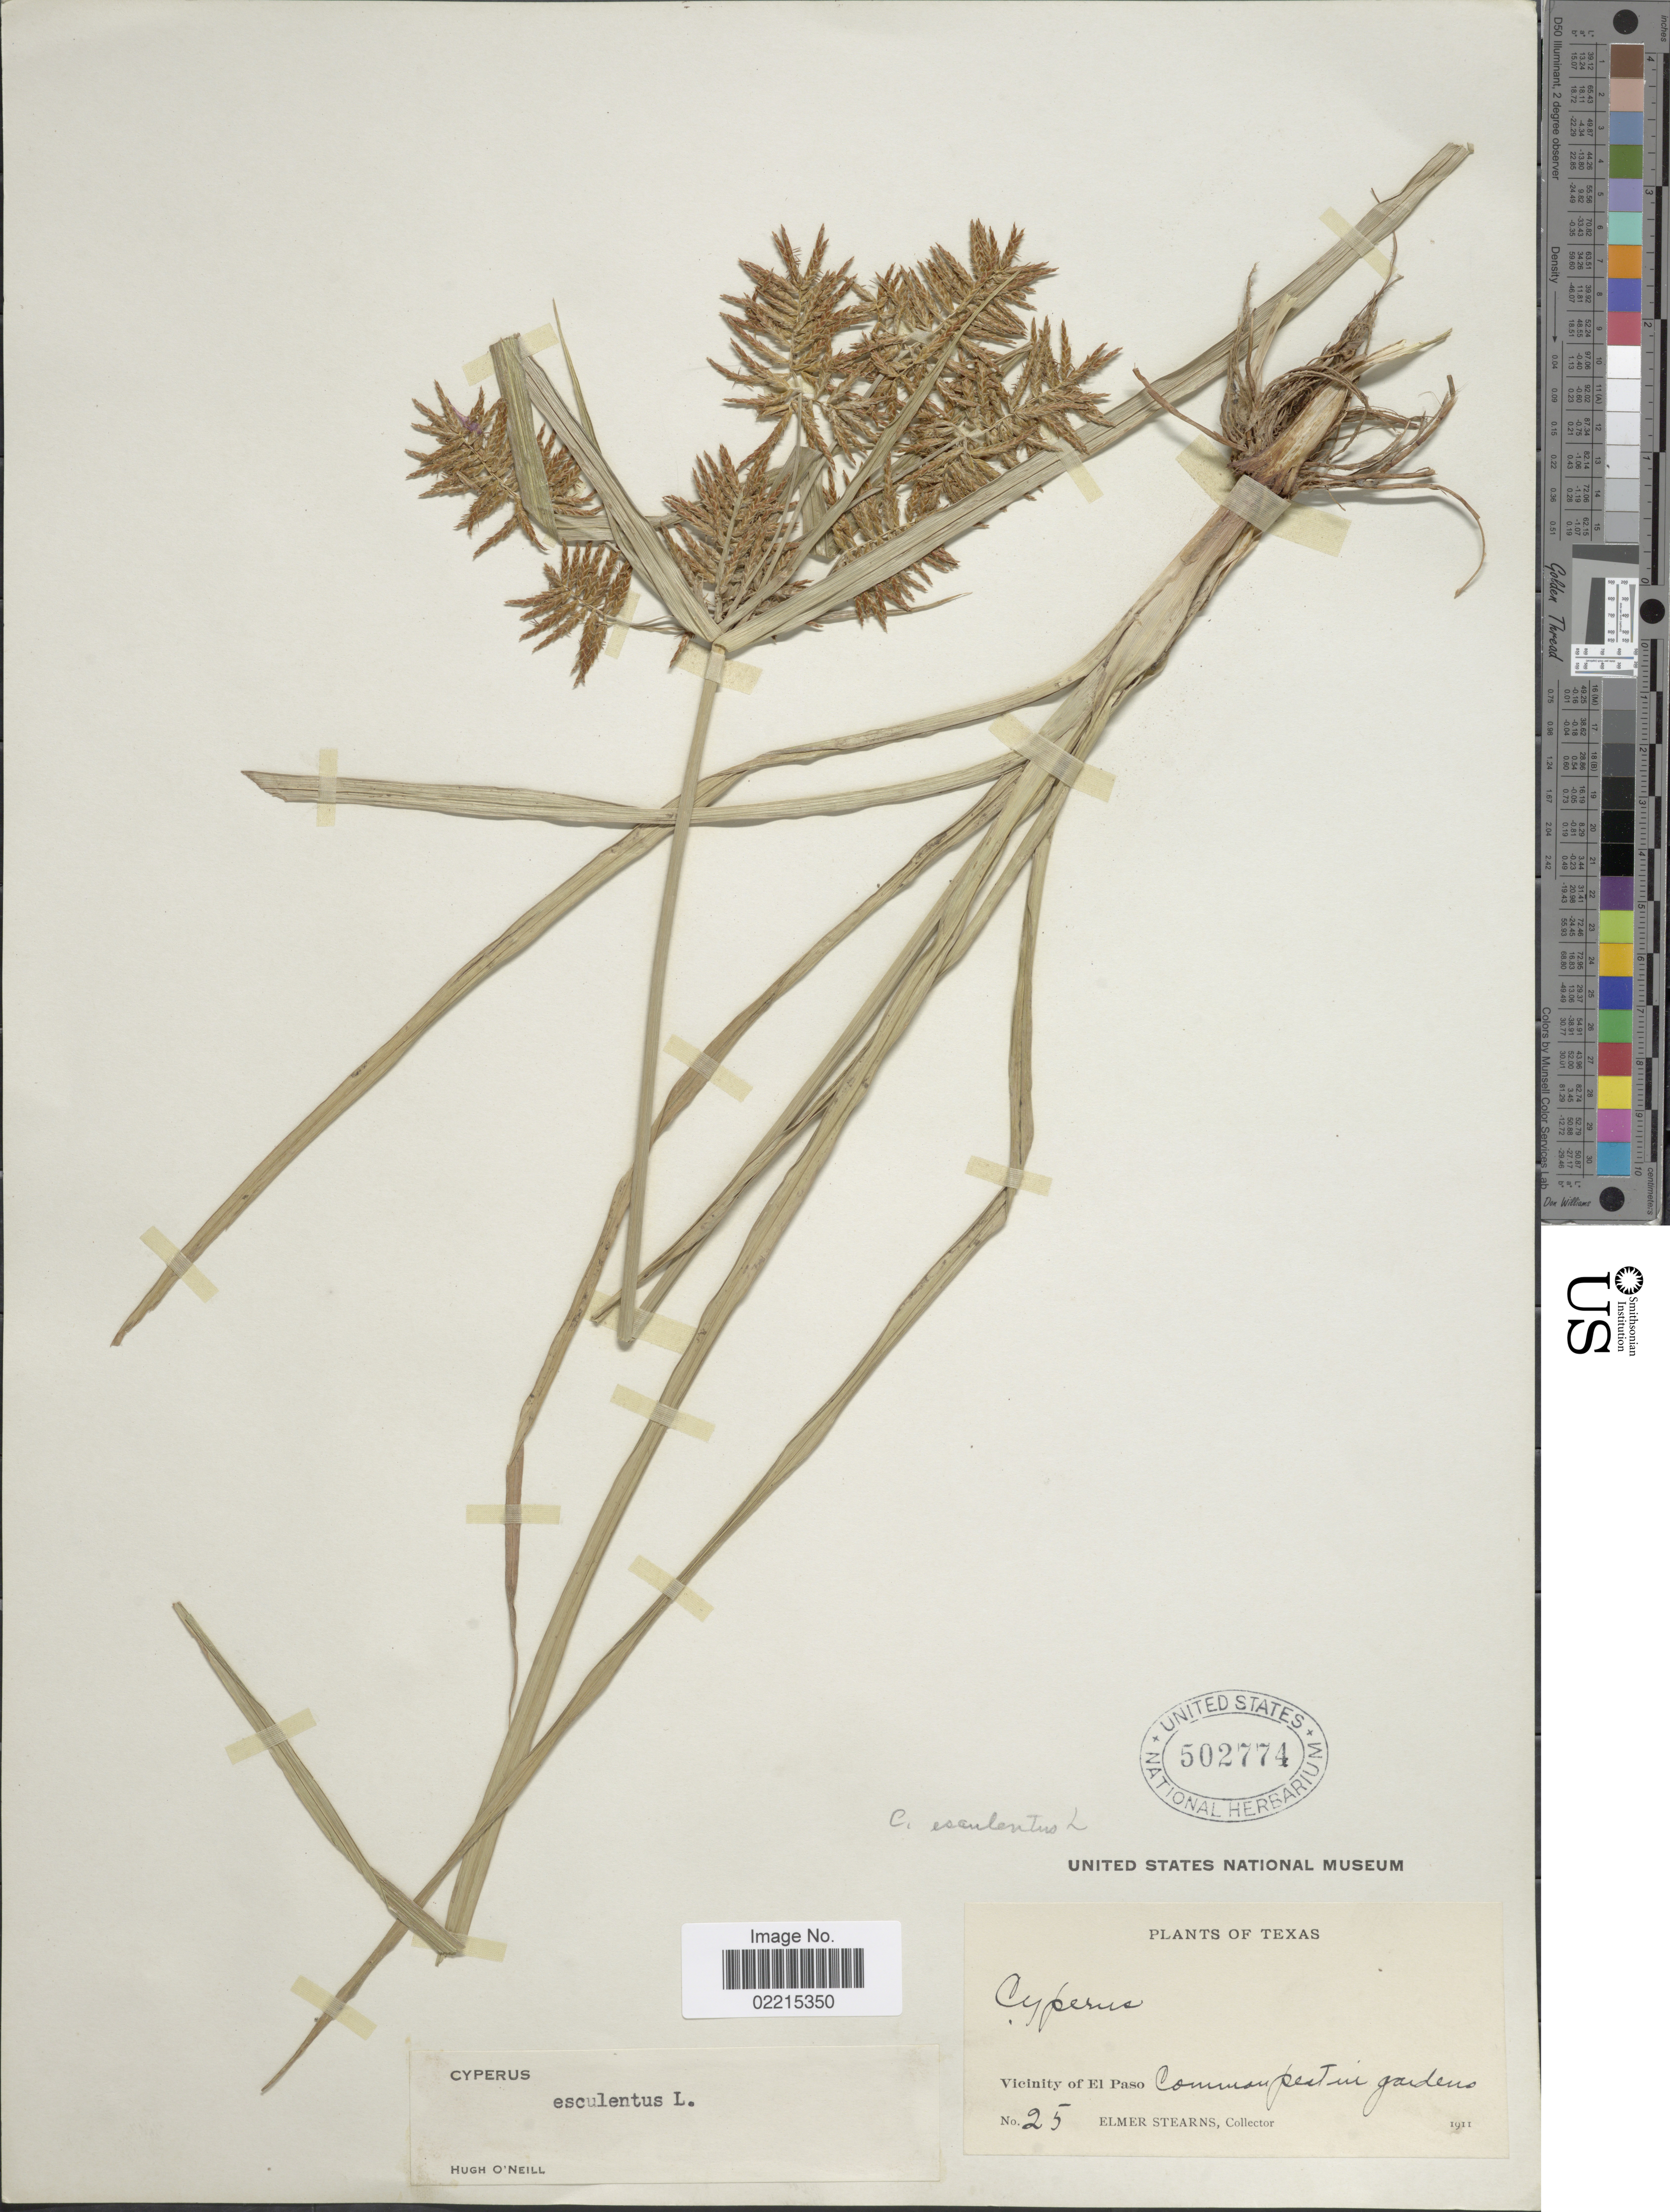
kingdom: Plantae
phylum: Tracheophyta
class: Liliopsida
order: Poales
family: Cyperaceae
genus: Cyperus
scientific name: Cyperus esculentus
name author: L.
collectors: E. Stearns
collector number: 25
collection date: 1911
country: United States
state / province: Texas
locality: Vicinity of El Paso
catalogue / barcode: US 502774